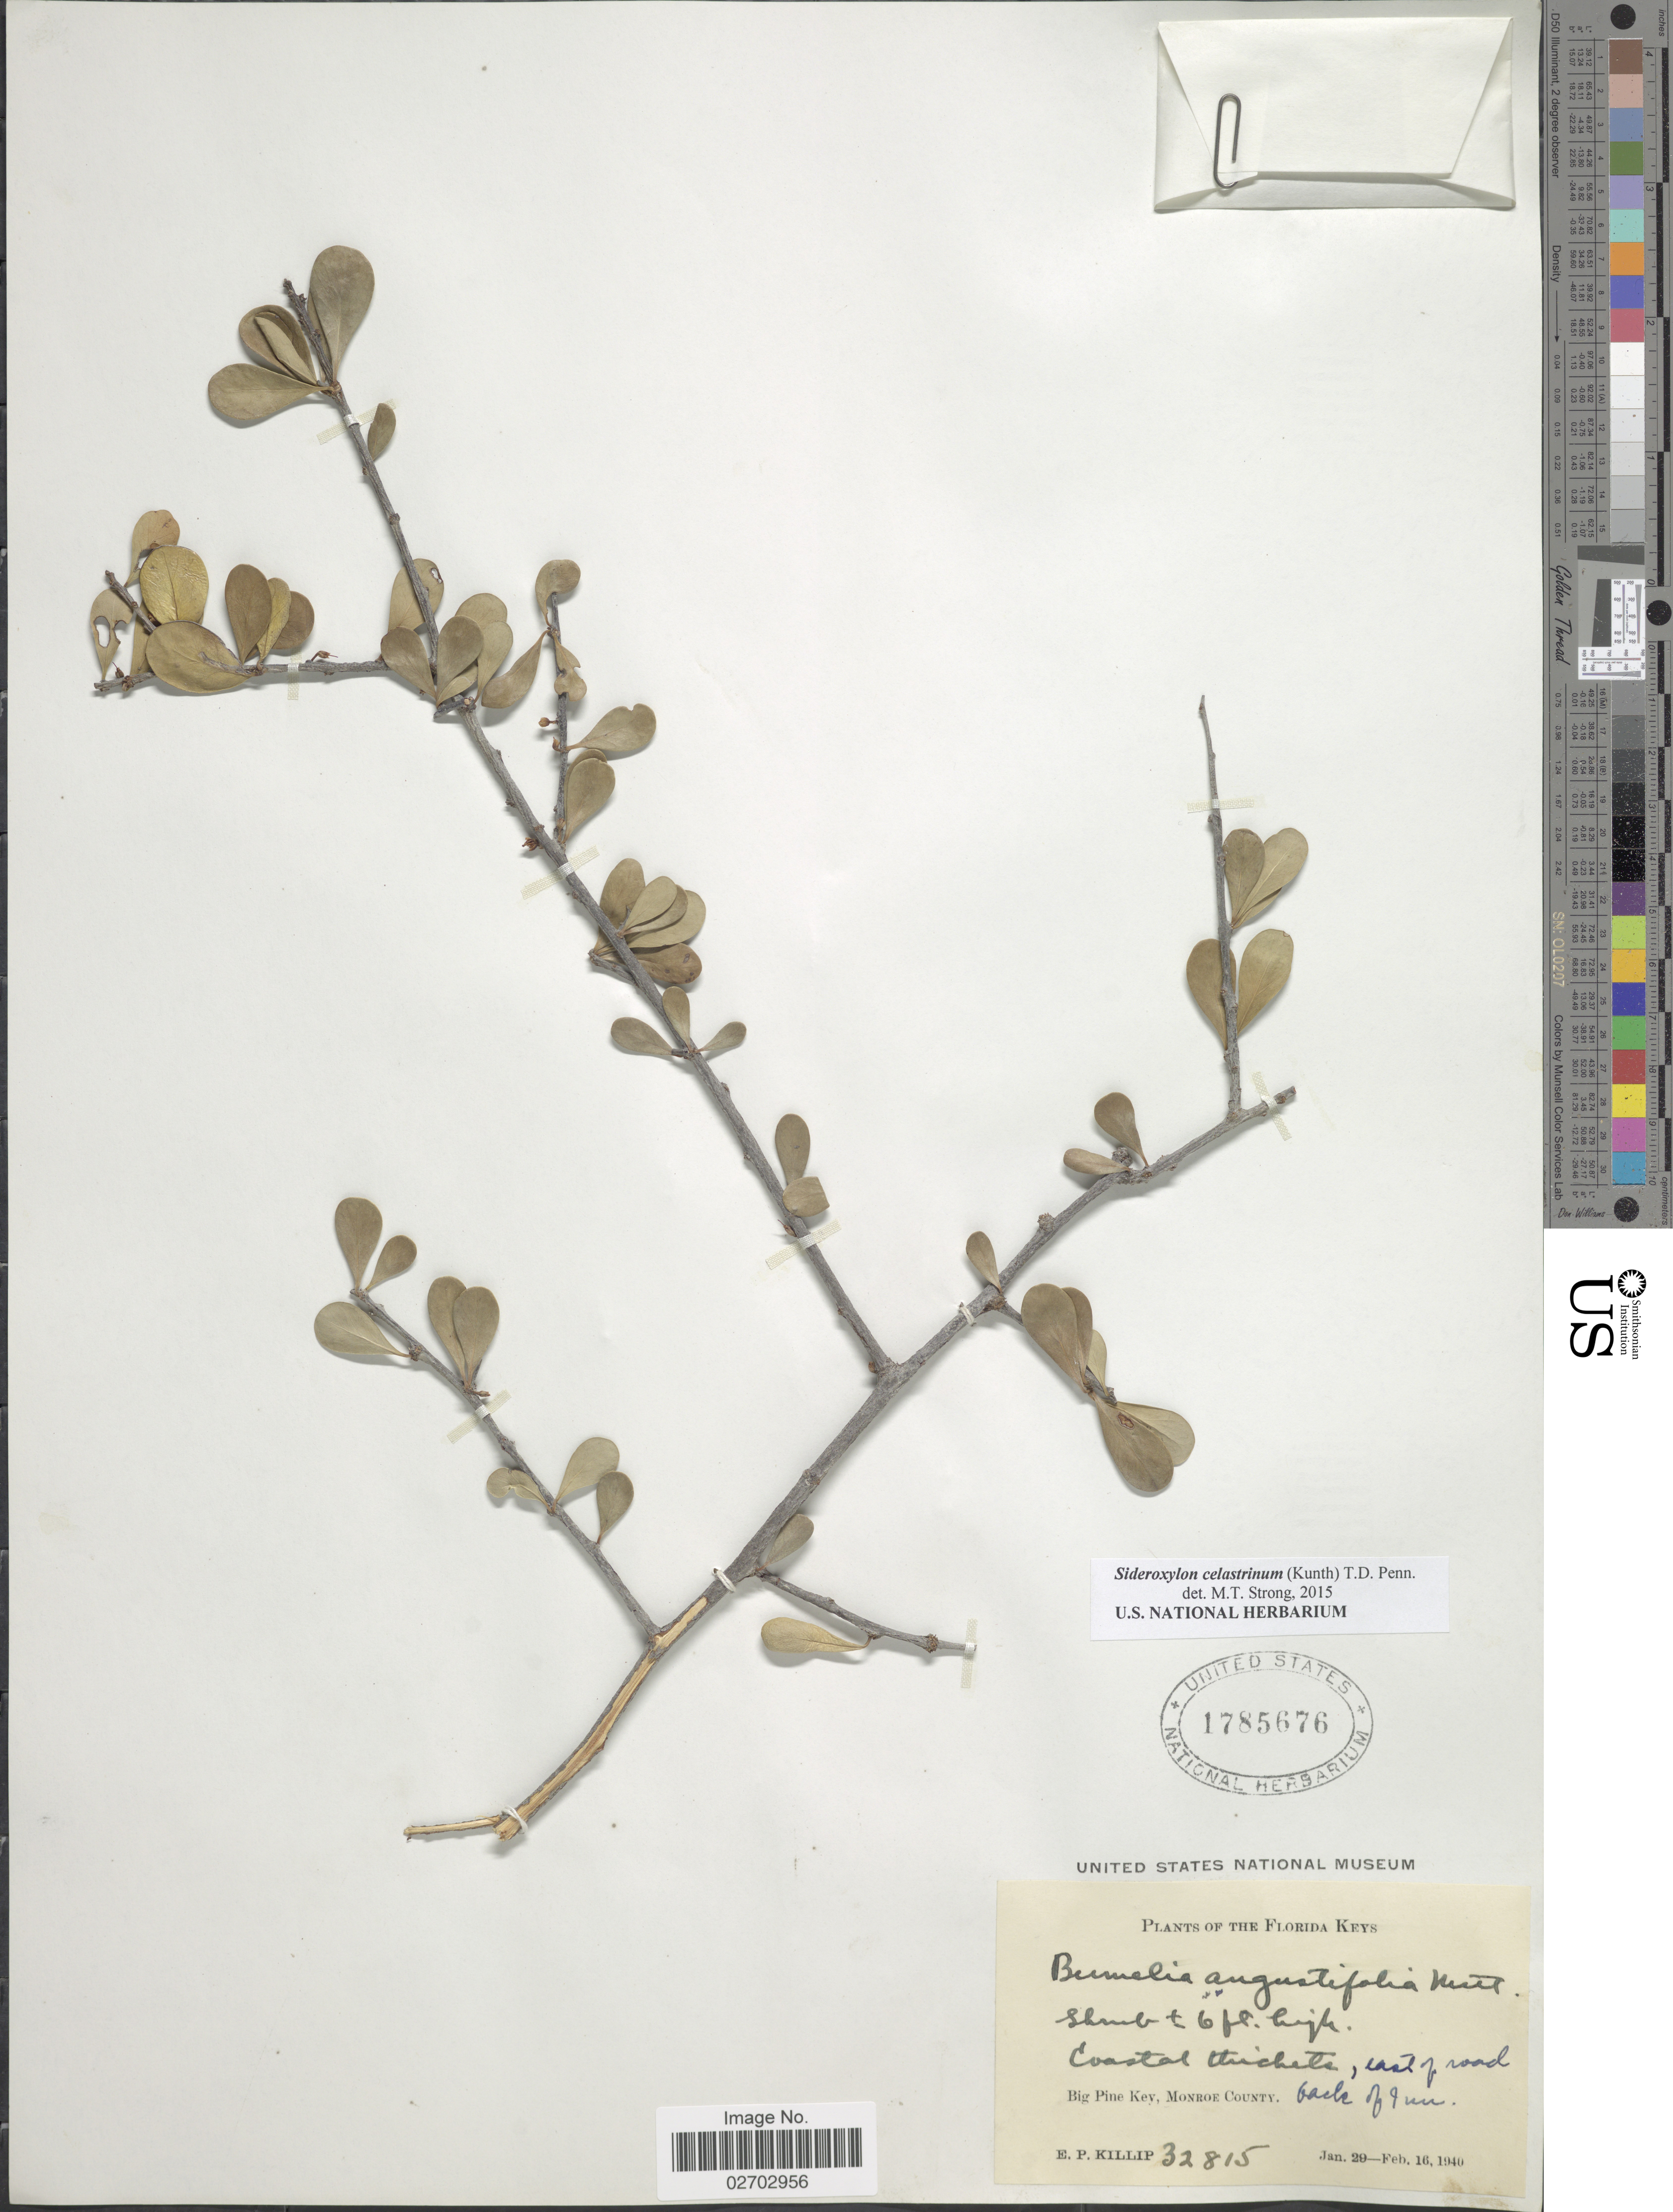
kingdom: Plantae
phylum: Tracheophyta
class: Magnoliopsida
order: Ericales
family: Sapotaceae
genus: Sideroxylon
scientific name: Sideroxylon celastrinum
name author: (Kunth) T.D. Penn.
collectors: E. P. Killip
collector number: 32815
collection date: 1940-01-29/1940-02-16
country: United States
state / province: Florida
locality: Florida Keys. Big Pine Key, Monroe County. back of Inn. east of road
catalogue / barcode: US 1785676